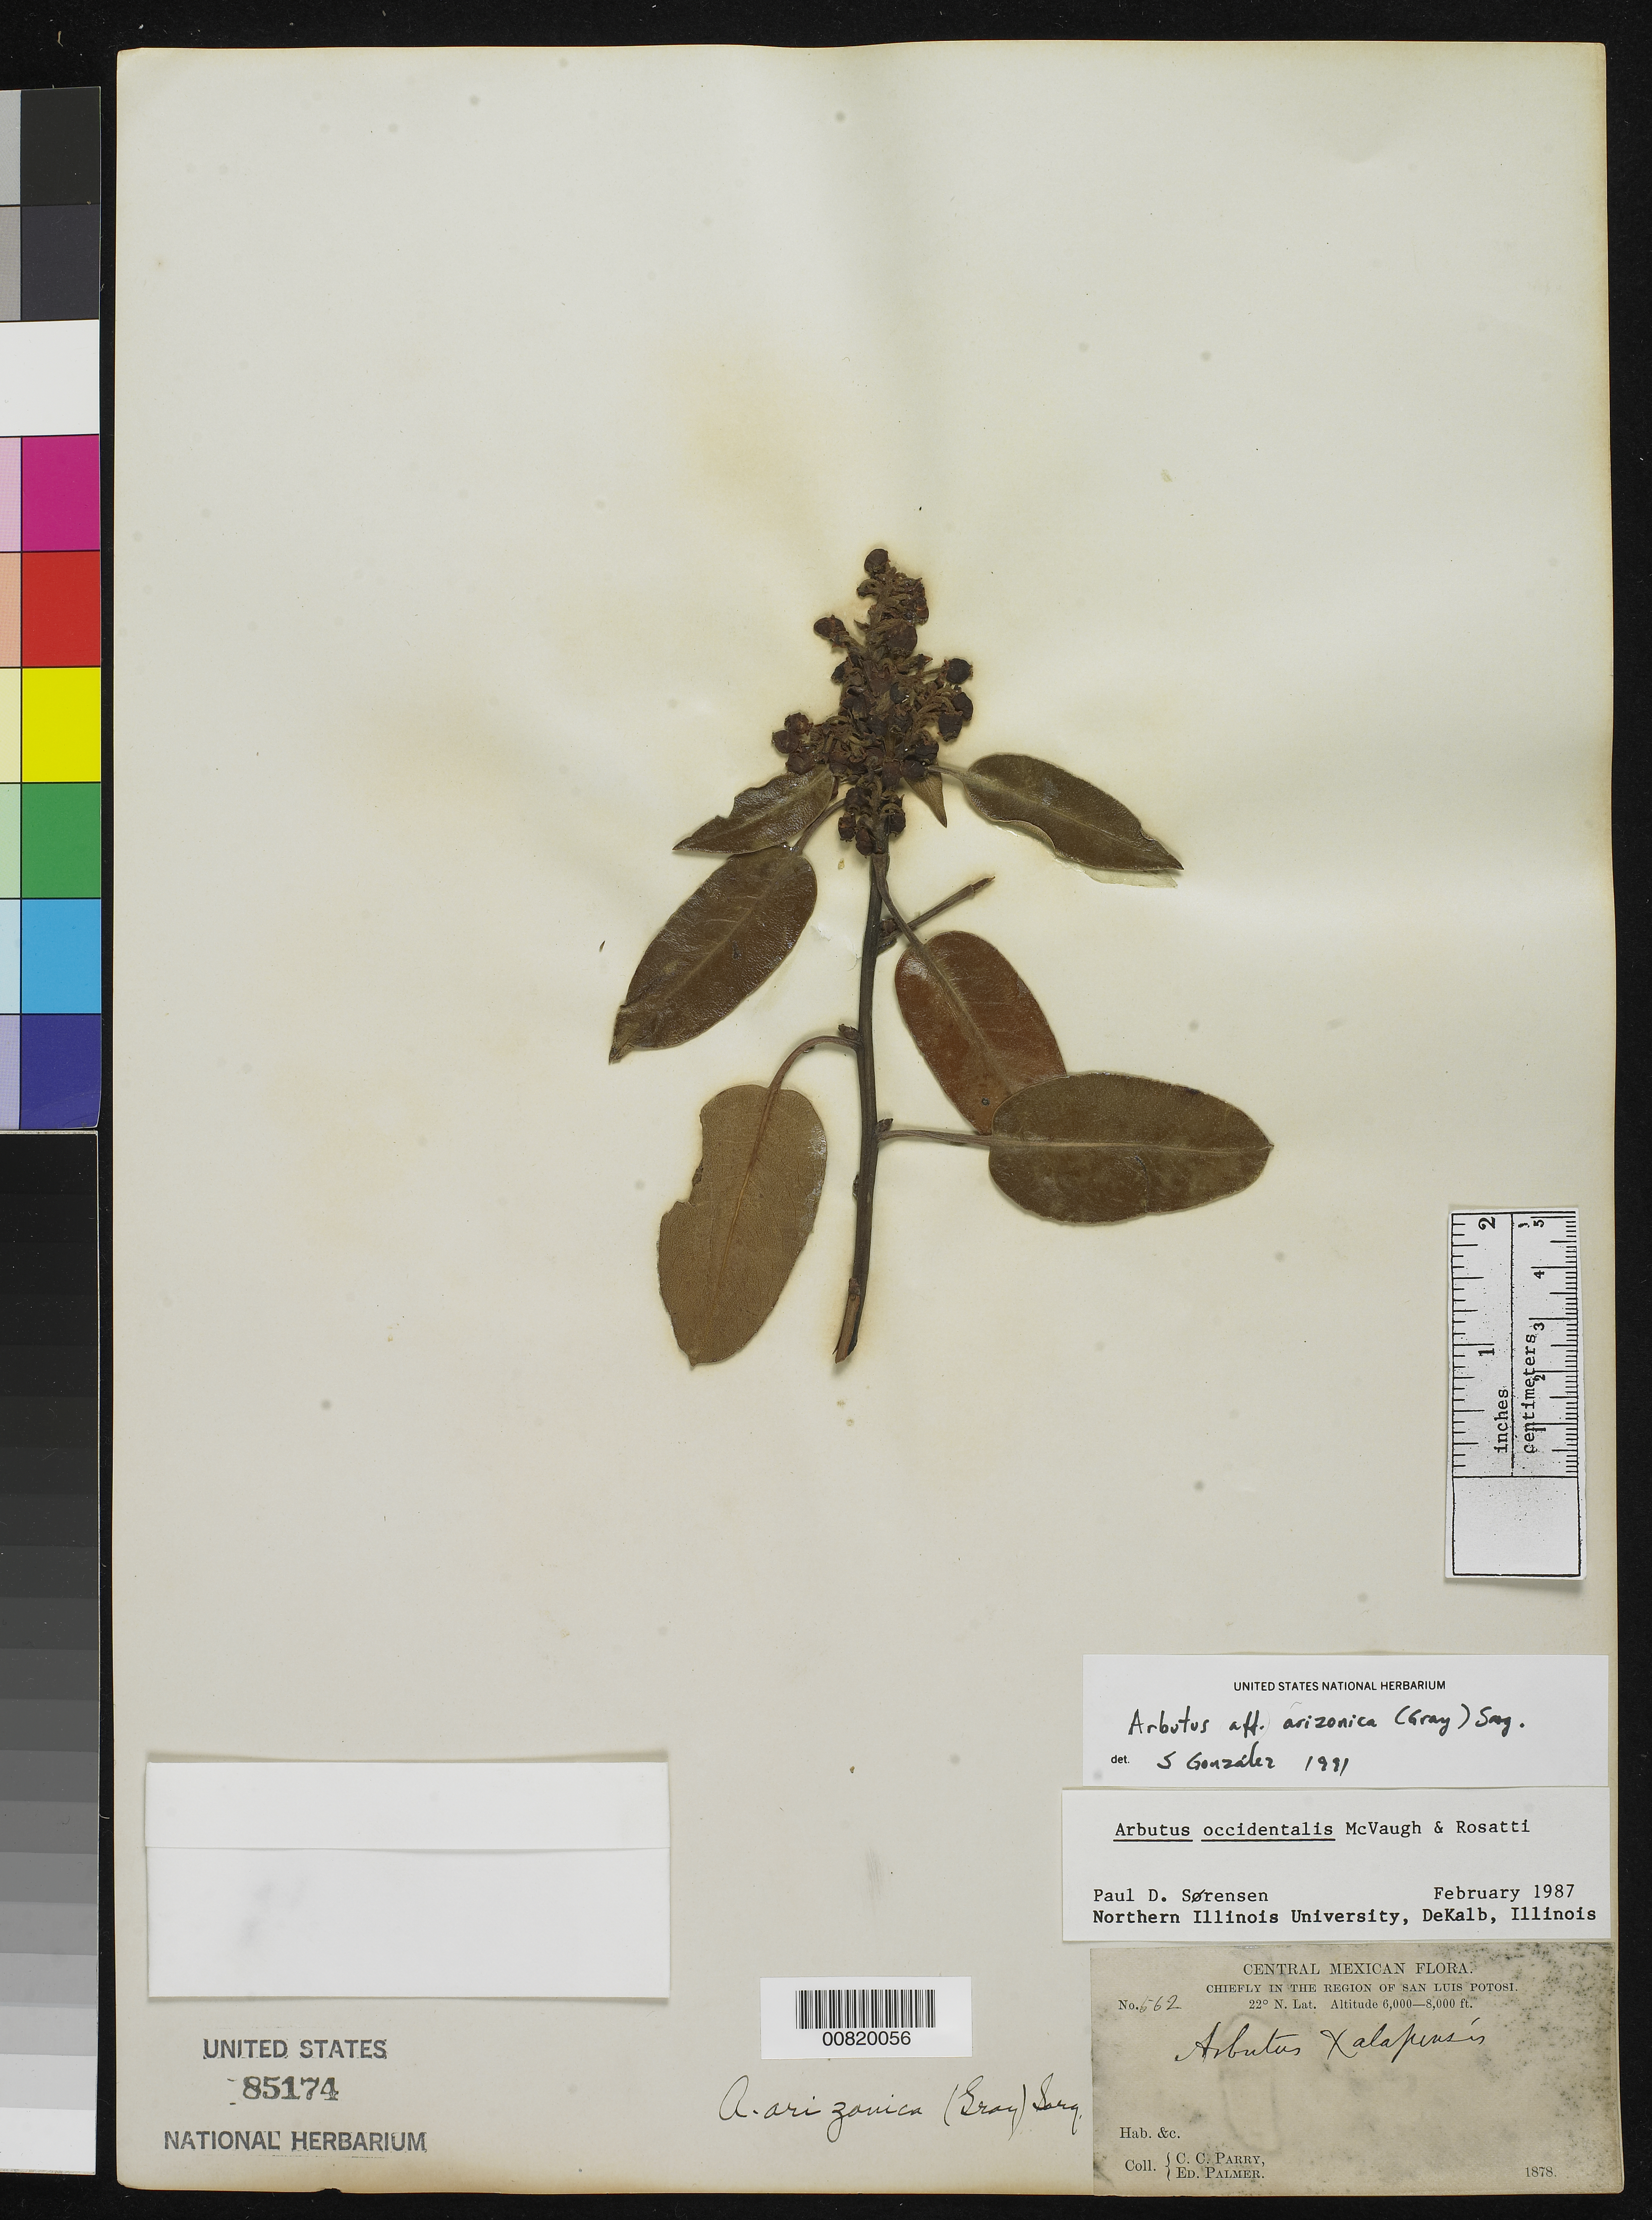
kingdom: Plantae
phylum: Tracheophyta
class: Magnoliopsida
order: Ericales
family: Ericaceae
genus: Arbutus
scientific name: Arbutus arizonica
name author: (A. Gray) Sarg.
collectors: C. C. Parry & E. Palmer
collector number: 562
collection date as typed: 1878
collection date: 1878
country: Mexico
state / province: San Luis Potosí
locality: Chiefly in the region of San Luis Potosí.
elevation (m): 1829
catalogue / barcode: US 85174